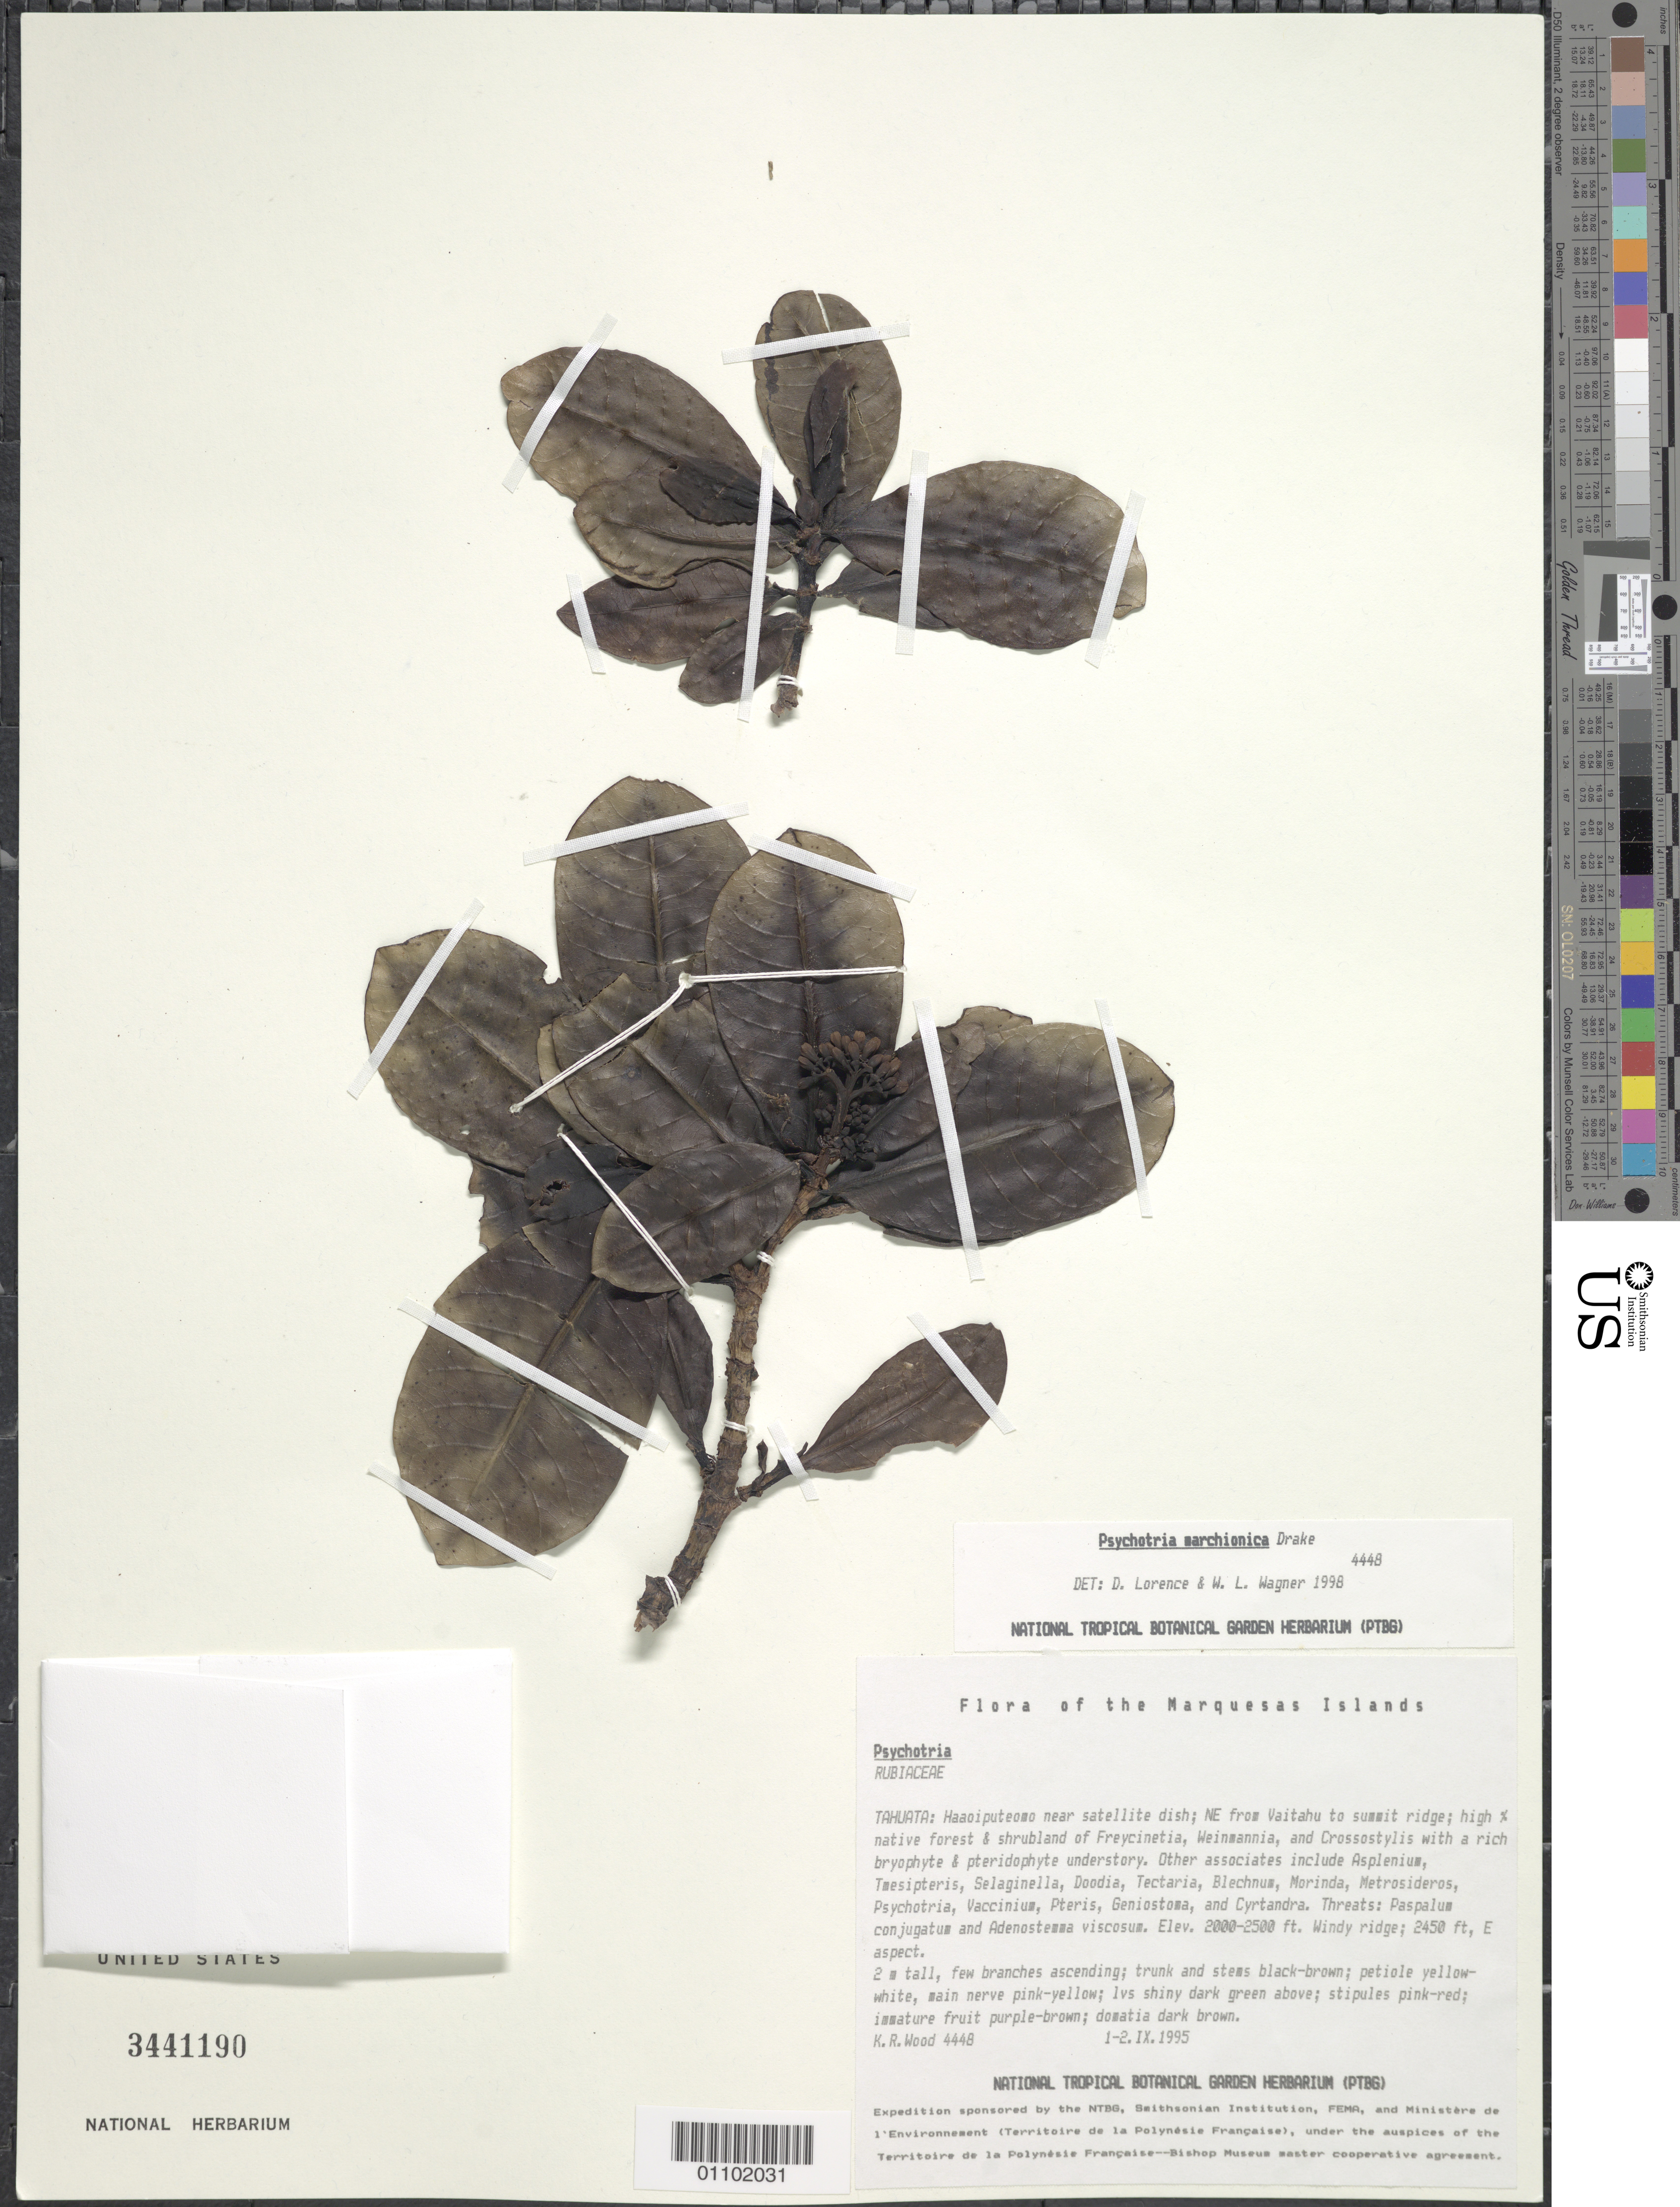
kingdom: Plantae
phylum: Tracheophyta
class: Magnoliopsida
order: Gentianales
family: Rubiaceae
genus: Psychotria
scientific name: Psychotria marchionica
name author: Drake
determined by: Lorence, David H.; Wagner, W. H.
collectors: K. R. Wood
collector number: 4448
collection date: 1995-09-01/1995-09-02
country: French Polynesia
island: Tahuata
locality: Haaoiputeoma, near satelite dish, NE from Vaitahu to summit ridge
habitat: Freycinetia - Weinmannia w/ Crossostylis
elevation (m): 610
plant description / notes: Paspalum conjugatum, Adenostemma viscosum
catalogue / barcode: US 3441190